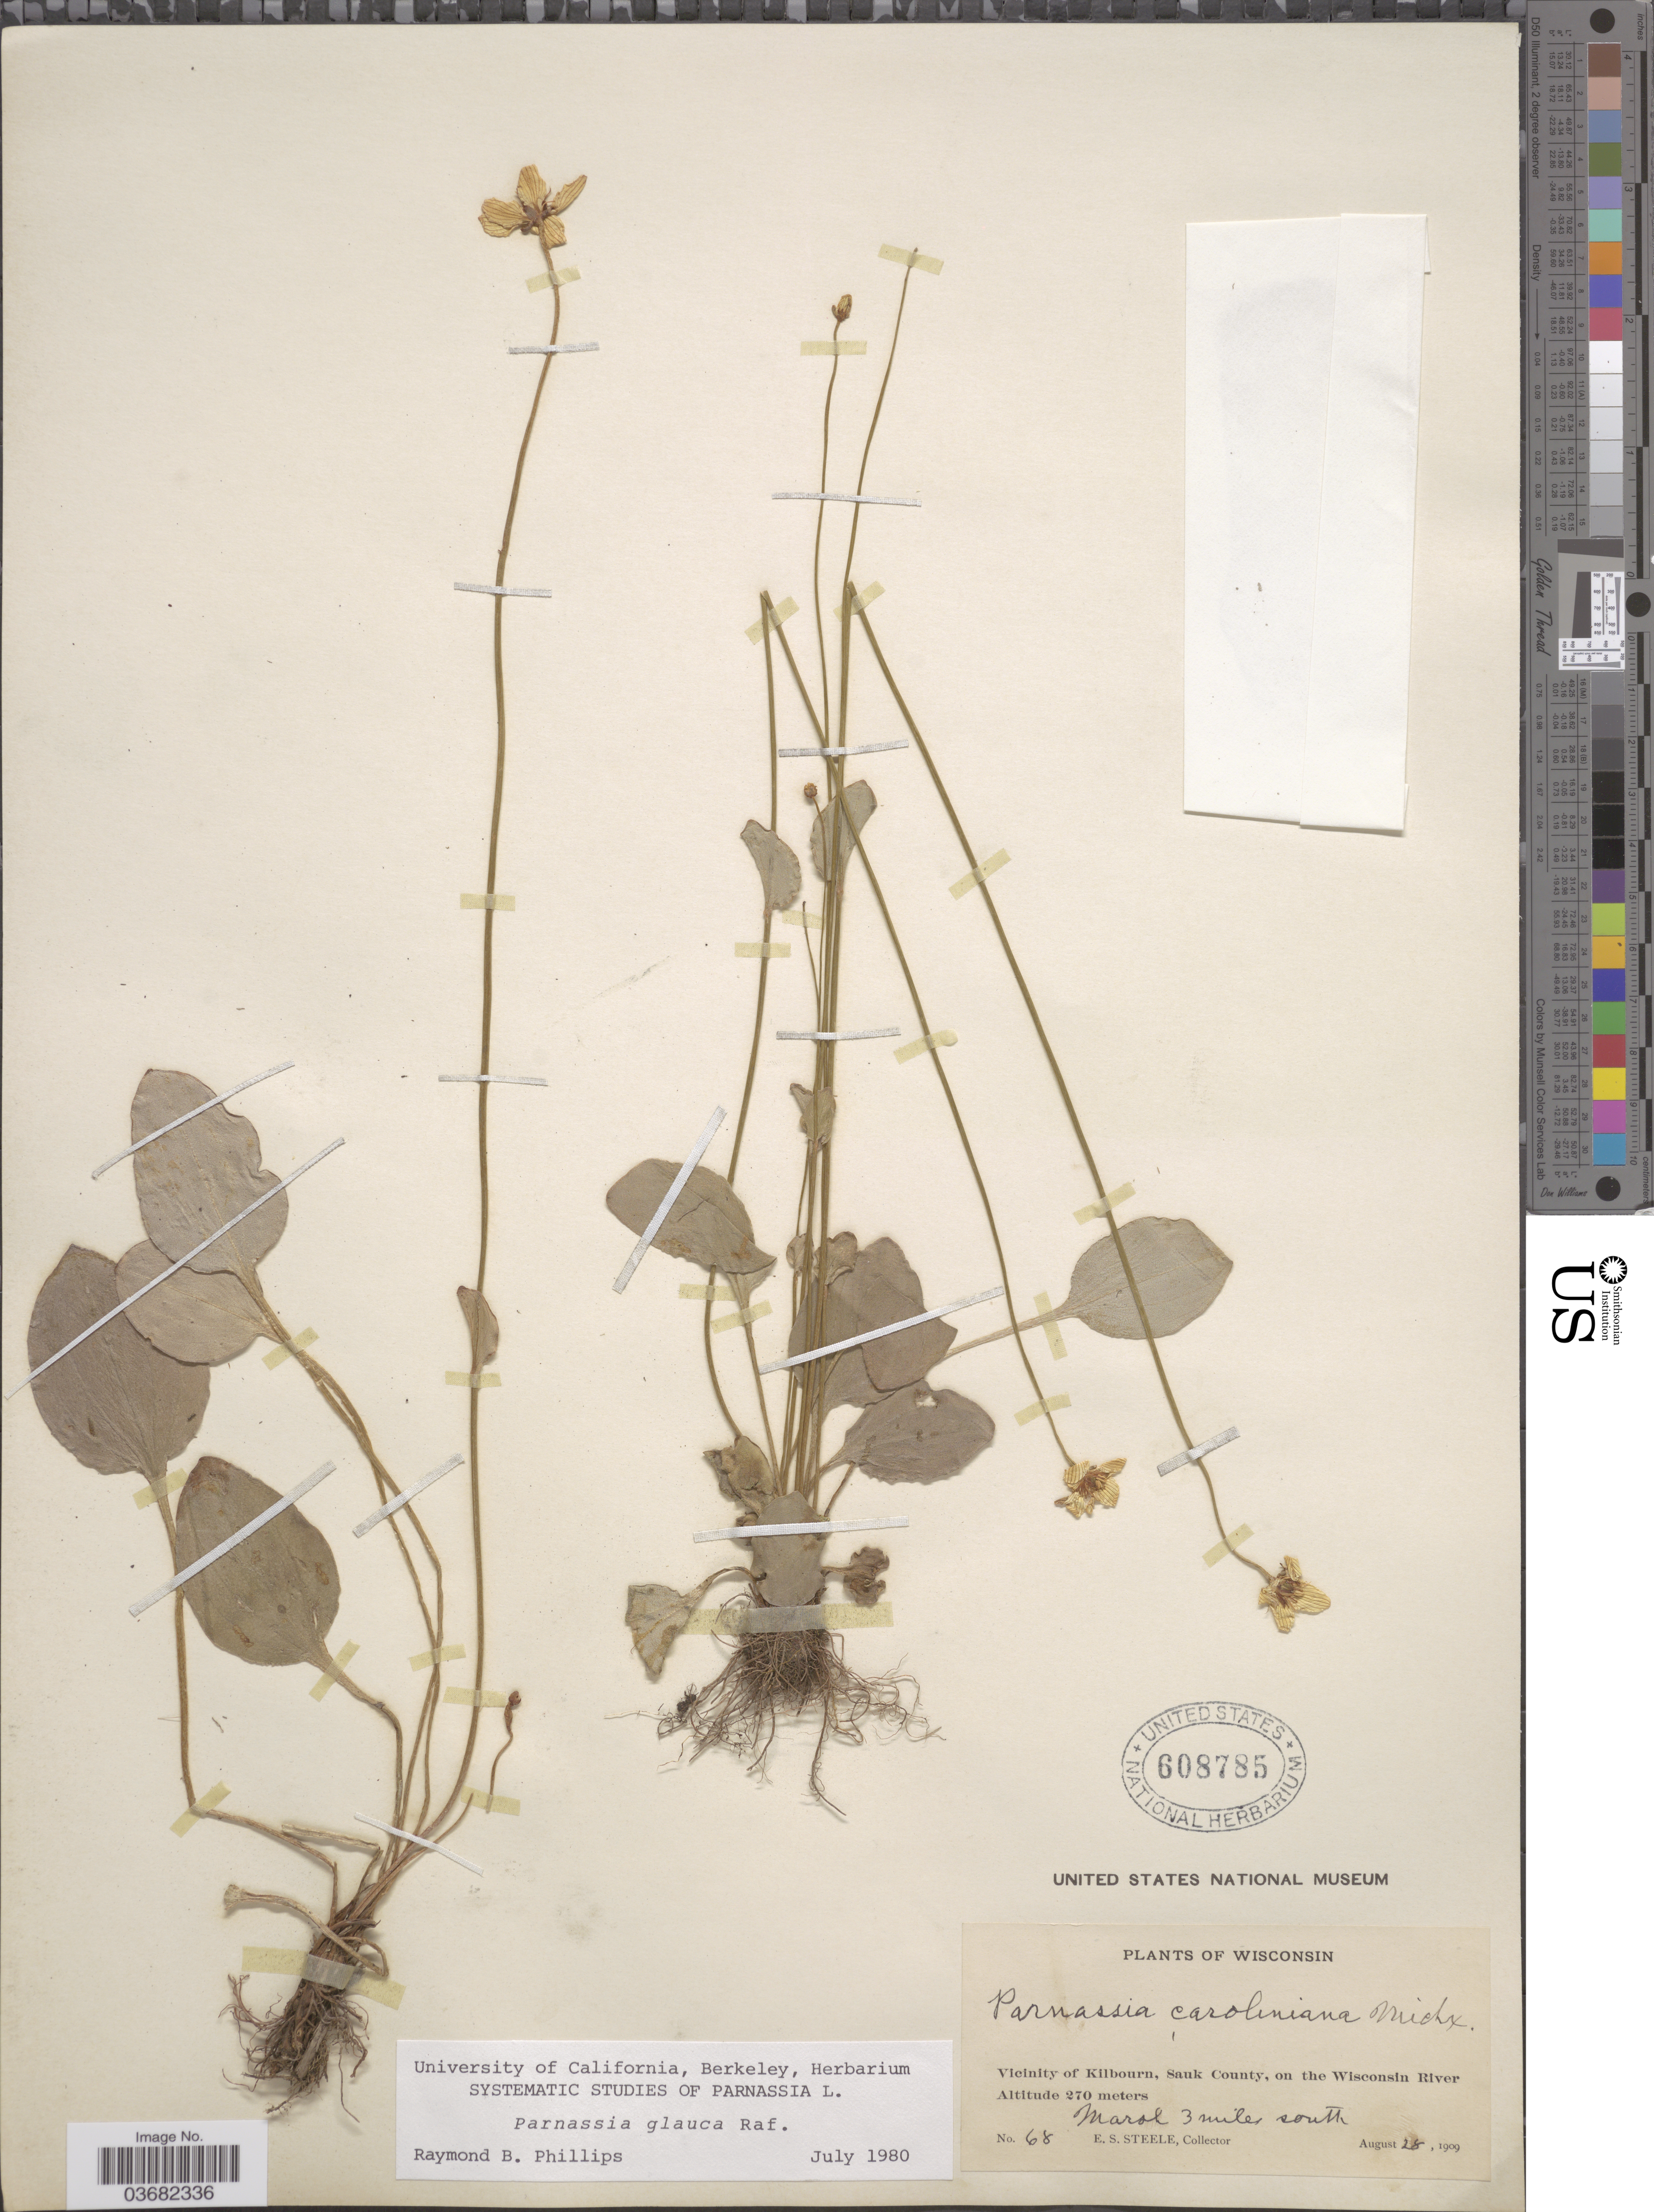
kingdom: Plantae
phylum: Tracheophyta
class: Magnoliopsida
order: Celastrales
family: Parnassiaceae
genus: Parnassia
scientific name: Parnassia glauca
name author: Raf.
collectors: E. Steele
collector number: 68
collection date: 1909-08-28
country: United States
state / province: Wisconsin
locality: Vicinity of Kilbourn, Sauk County, on the Wisconsin River. Marok 3 miles south.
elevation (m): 270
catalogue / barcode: US 608785